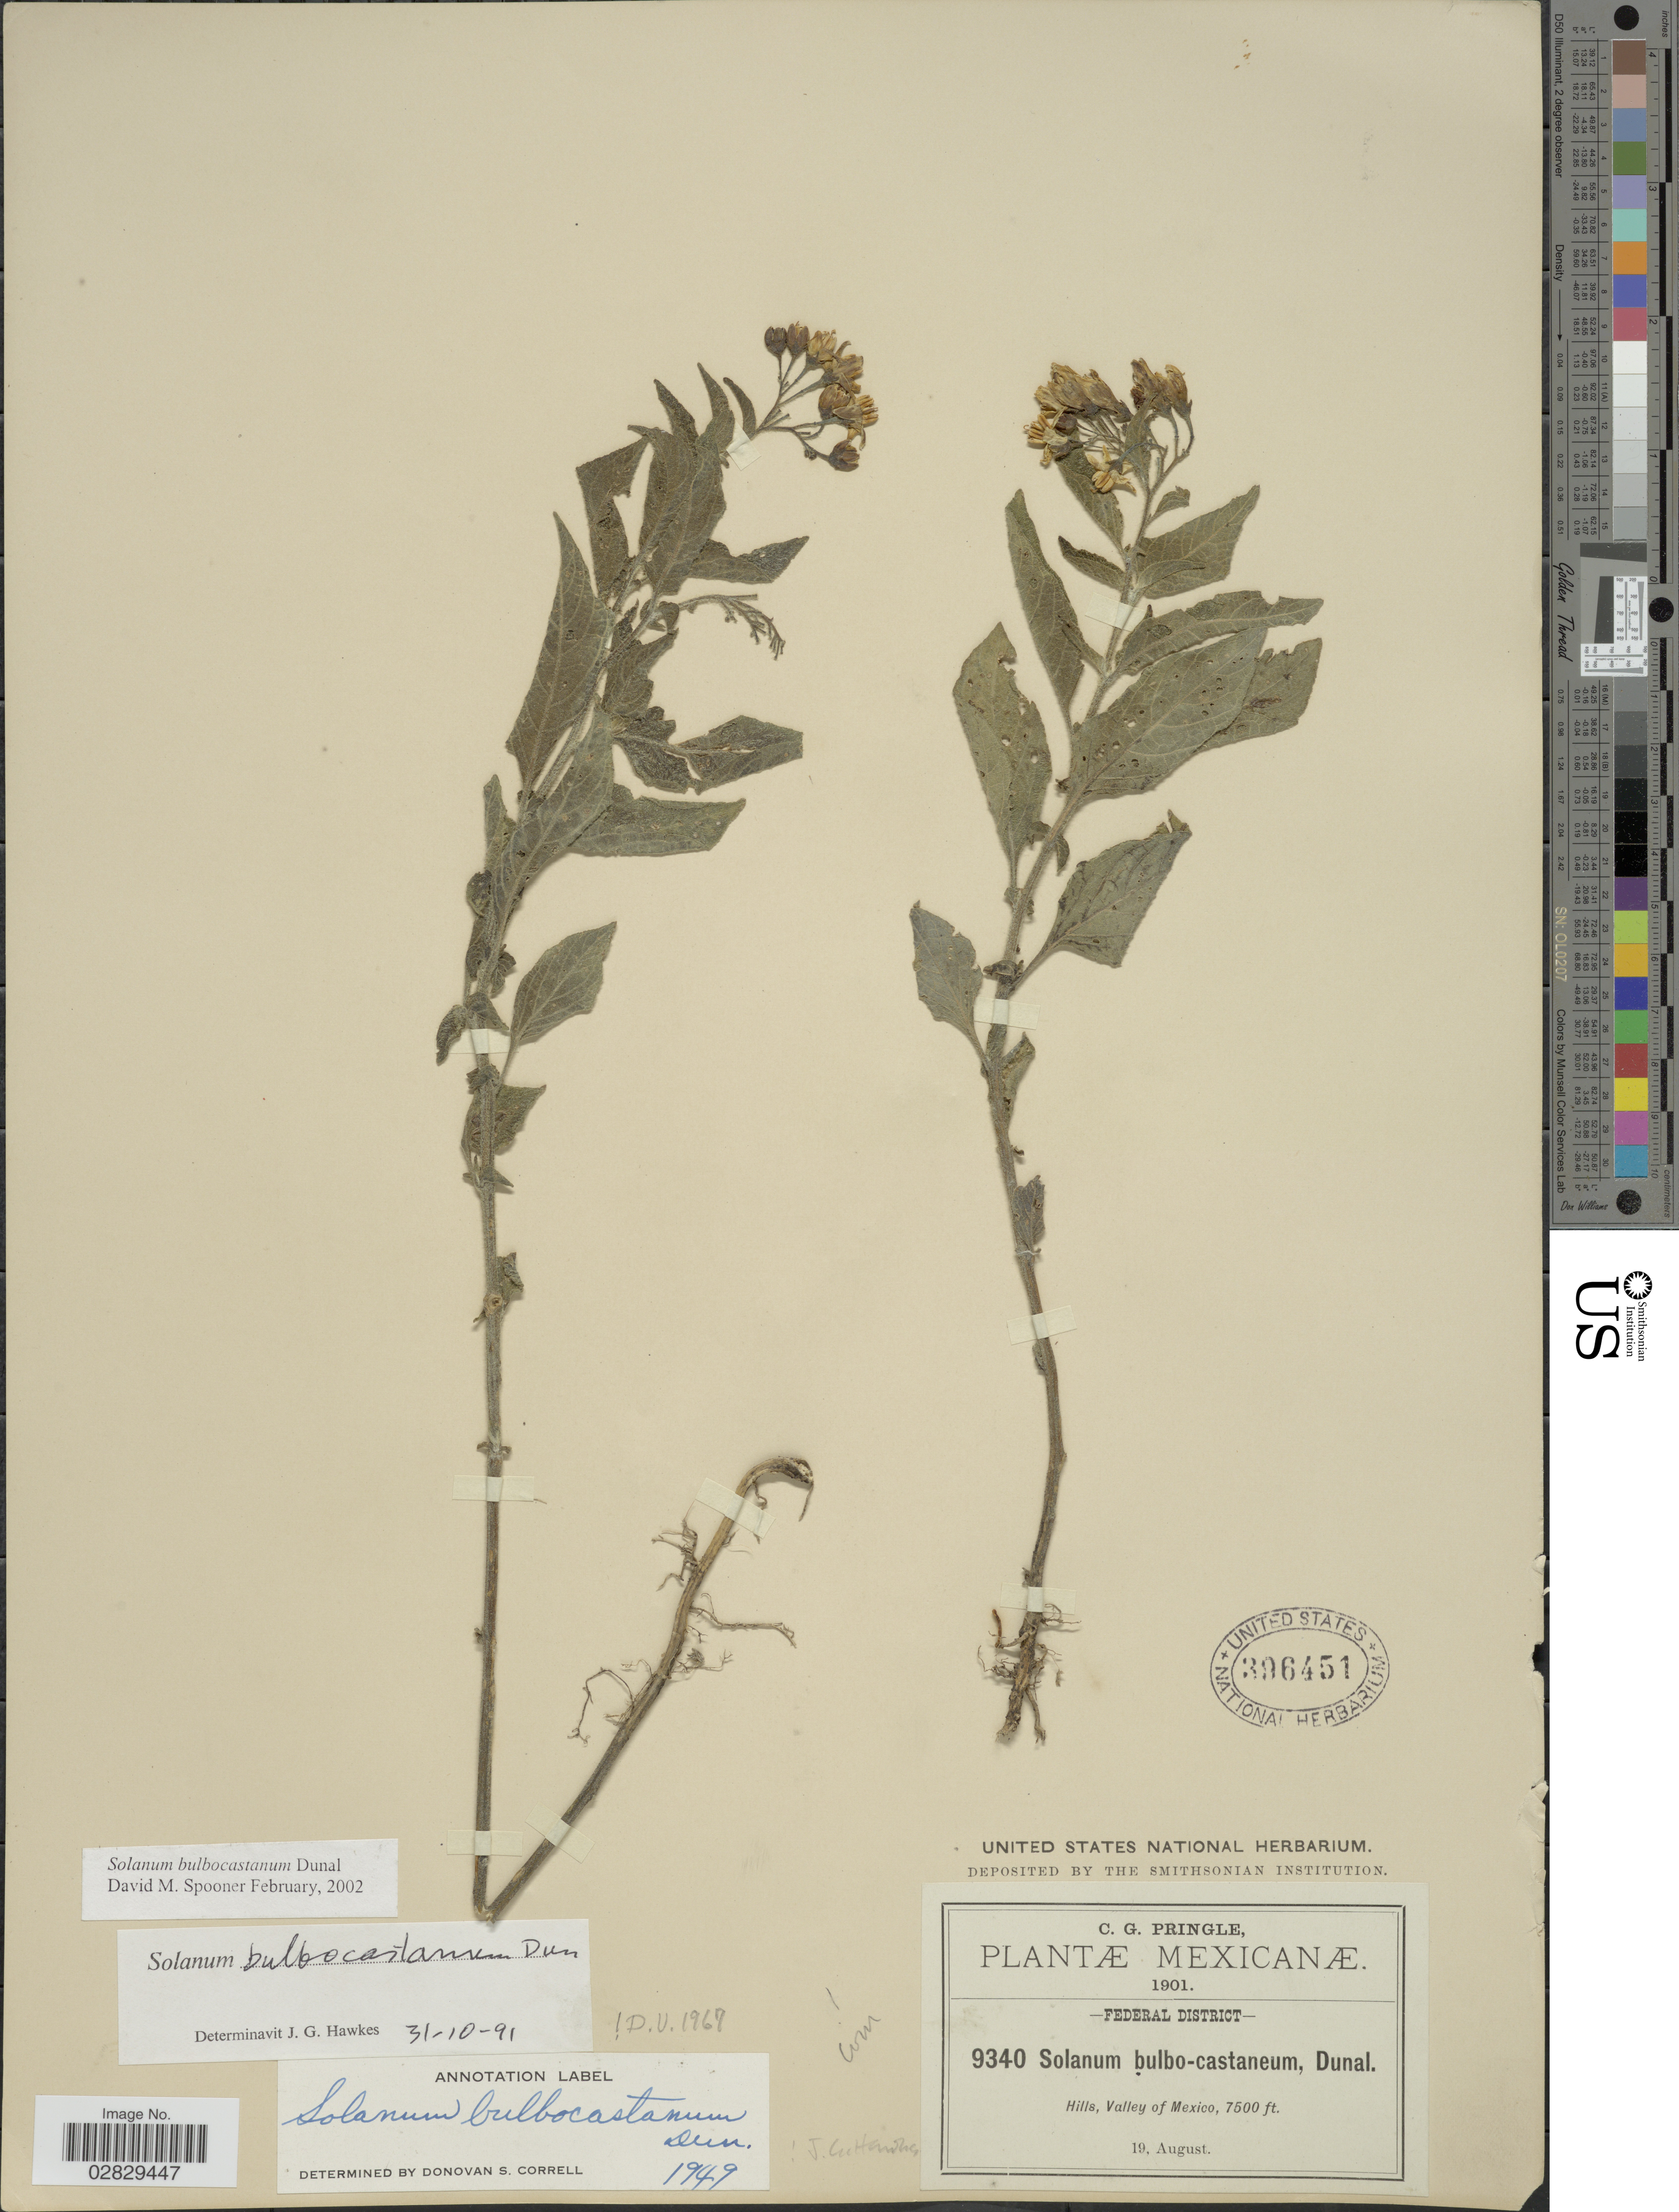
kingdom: Plantae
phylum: Tracheophyta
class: Magnoliopsida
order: Solanales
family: Solanaceae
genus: Solanum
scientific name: Solanum bulbocastanum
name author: Dunal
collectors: C. G. Pringle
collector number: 9340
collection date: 1901-08-19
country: Mexico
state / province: Distrito Federal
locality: Federal District. Hills, Valley of Mexico.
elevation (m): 2286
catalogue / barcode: US 396451